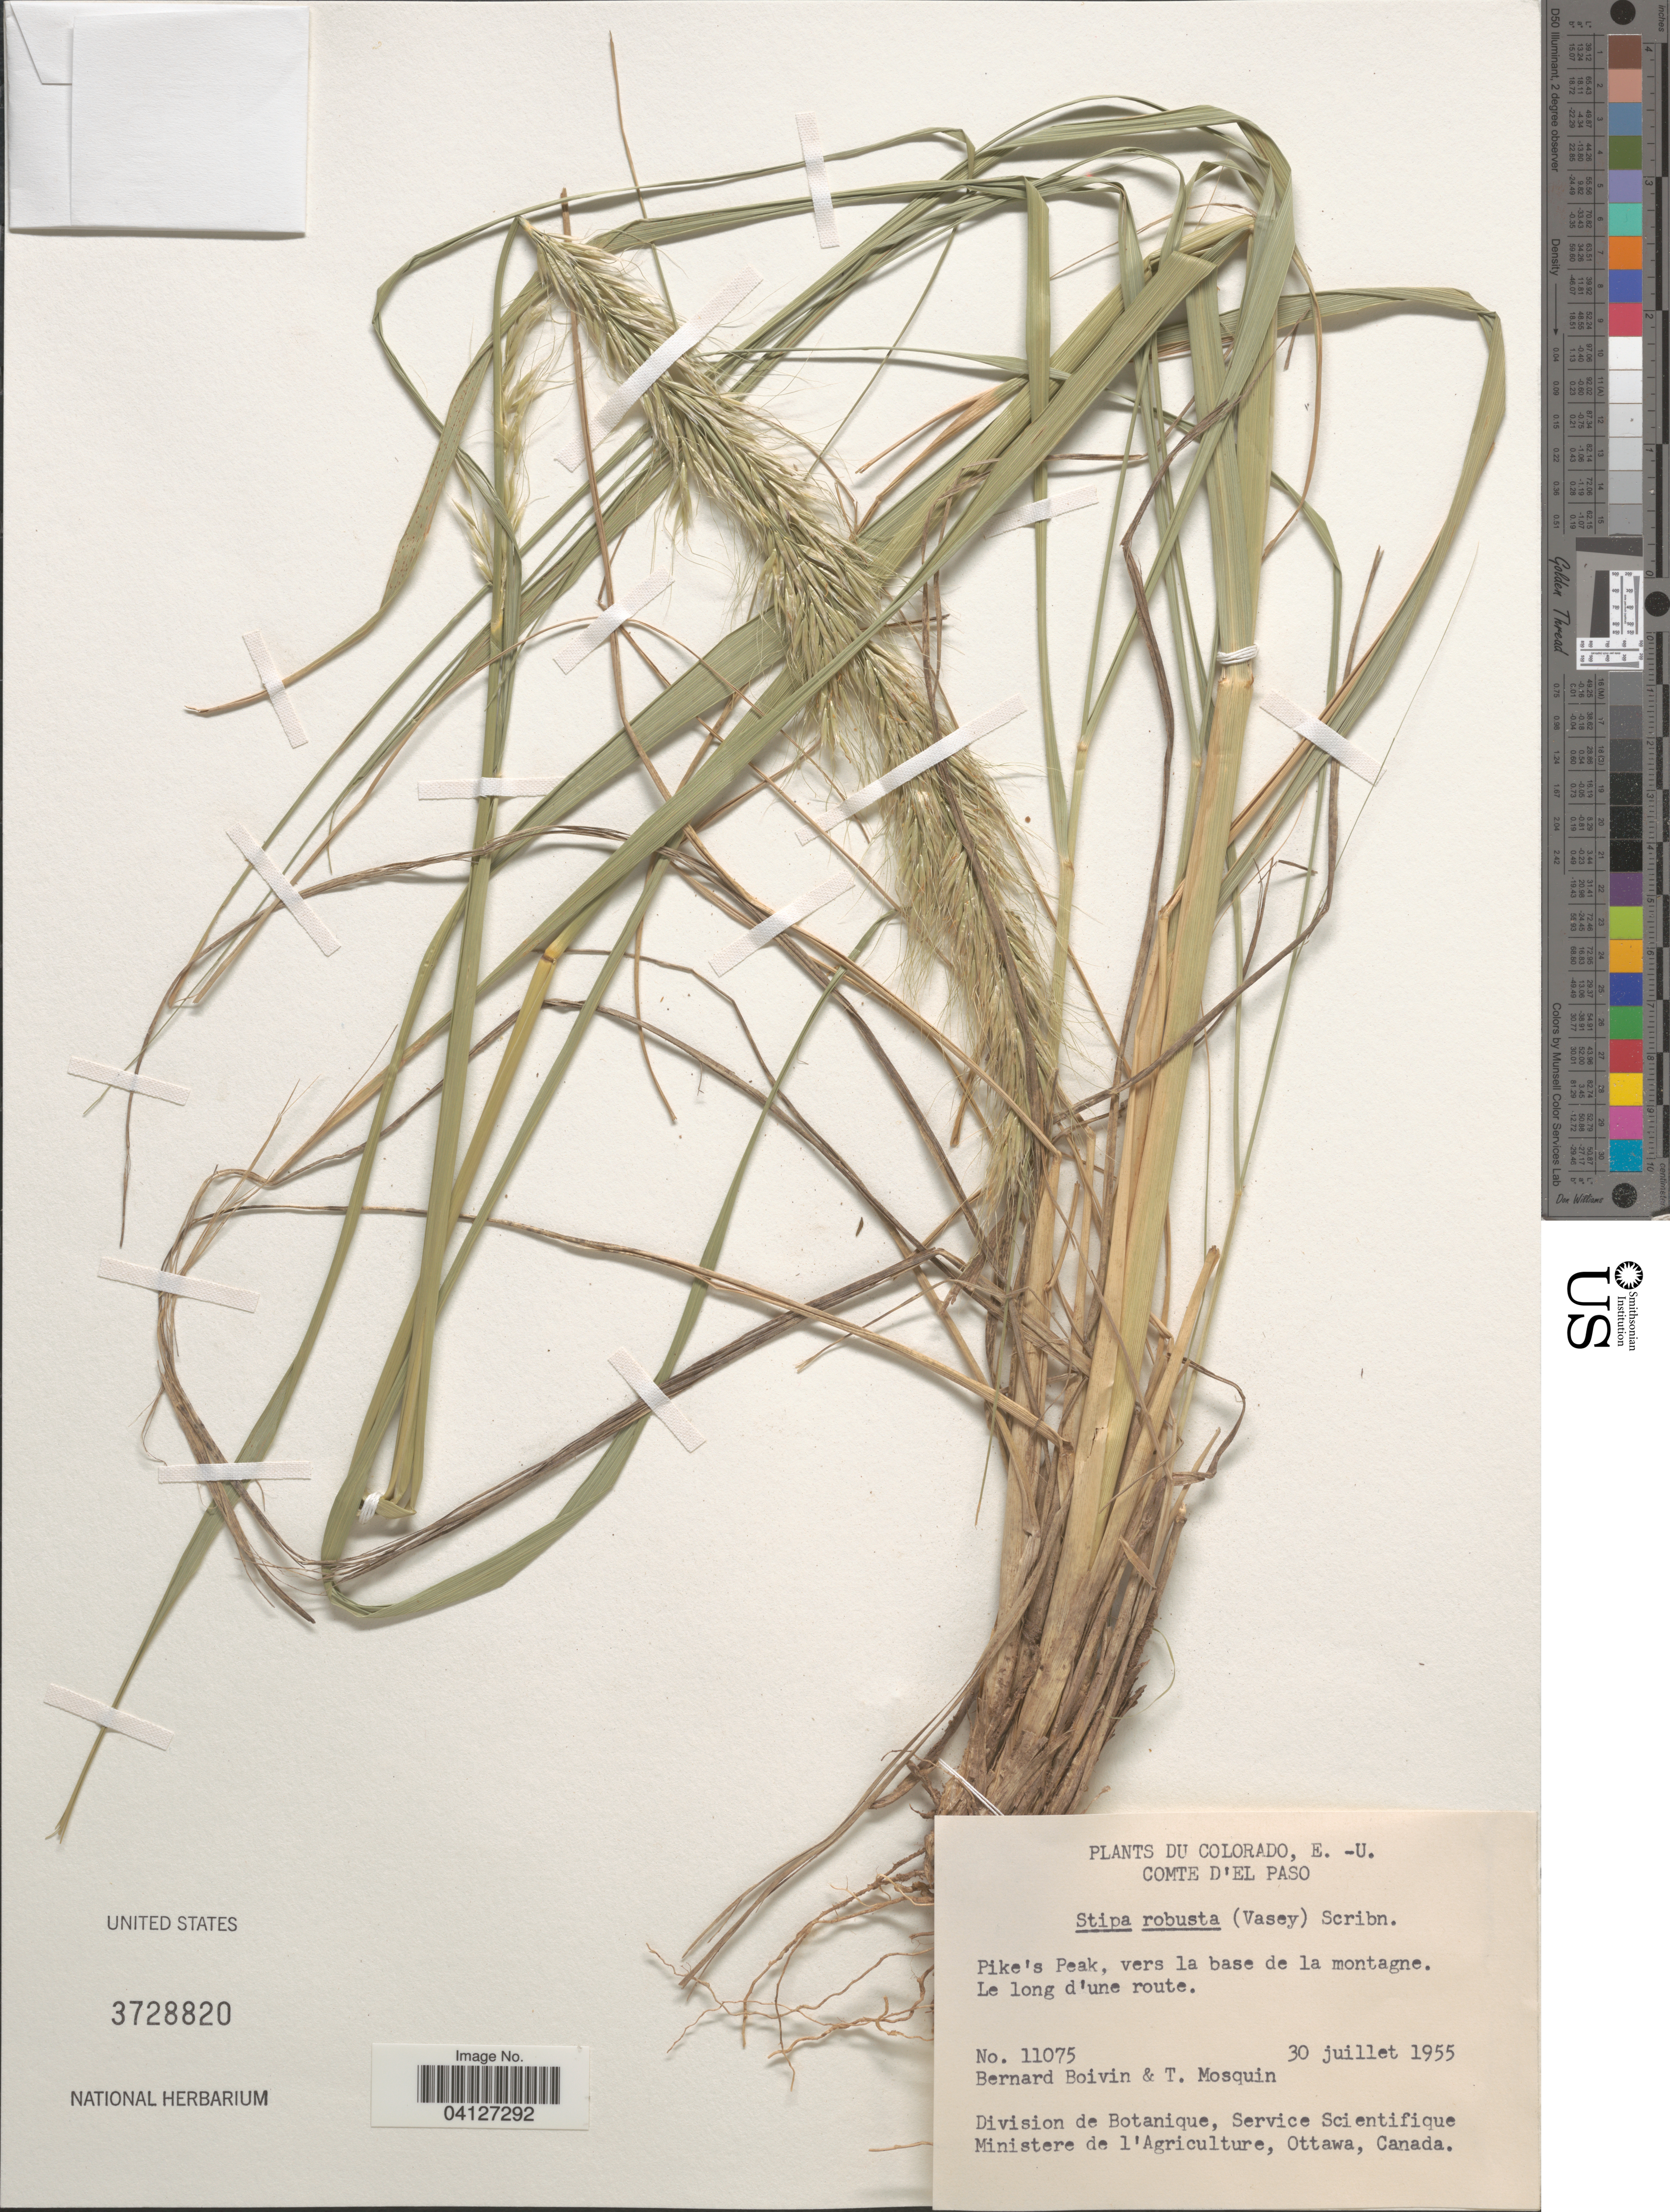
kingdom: Plantae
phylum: Tracheophyta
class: Liliopsida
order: Poales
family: Poaceae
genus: Stipa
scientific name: Stipa robusta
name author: (Vasey) Scribn.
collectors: J. R. B. Boivin & T. Mosquin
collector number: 11075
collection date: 1955-07-30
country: United States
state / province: Colorado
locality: Comte d'El Paso. Pike's Peak, vers la base de la montagne. Le long d'une route.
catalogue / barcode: US 3728820